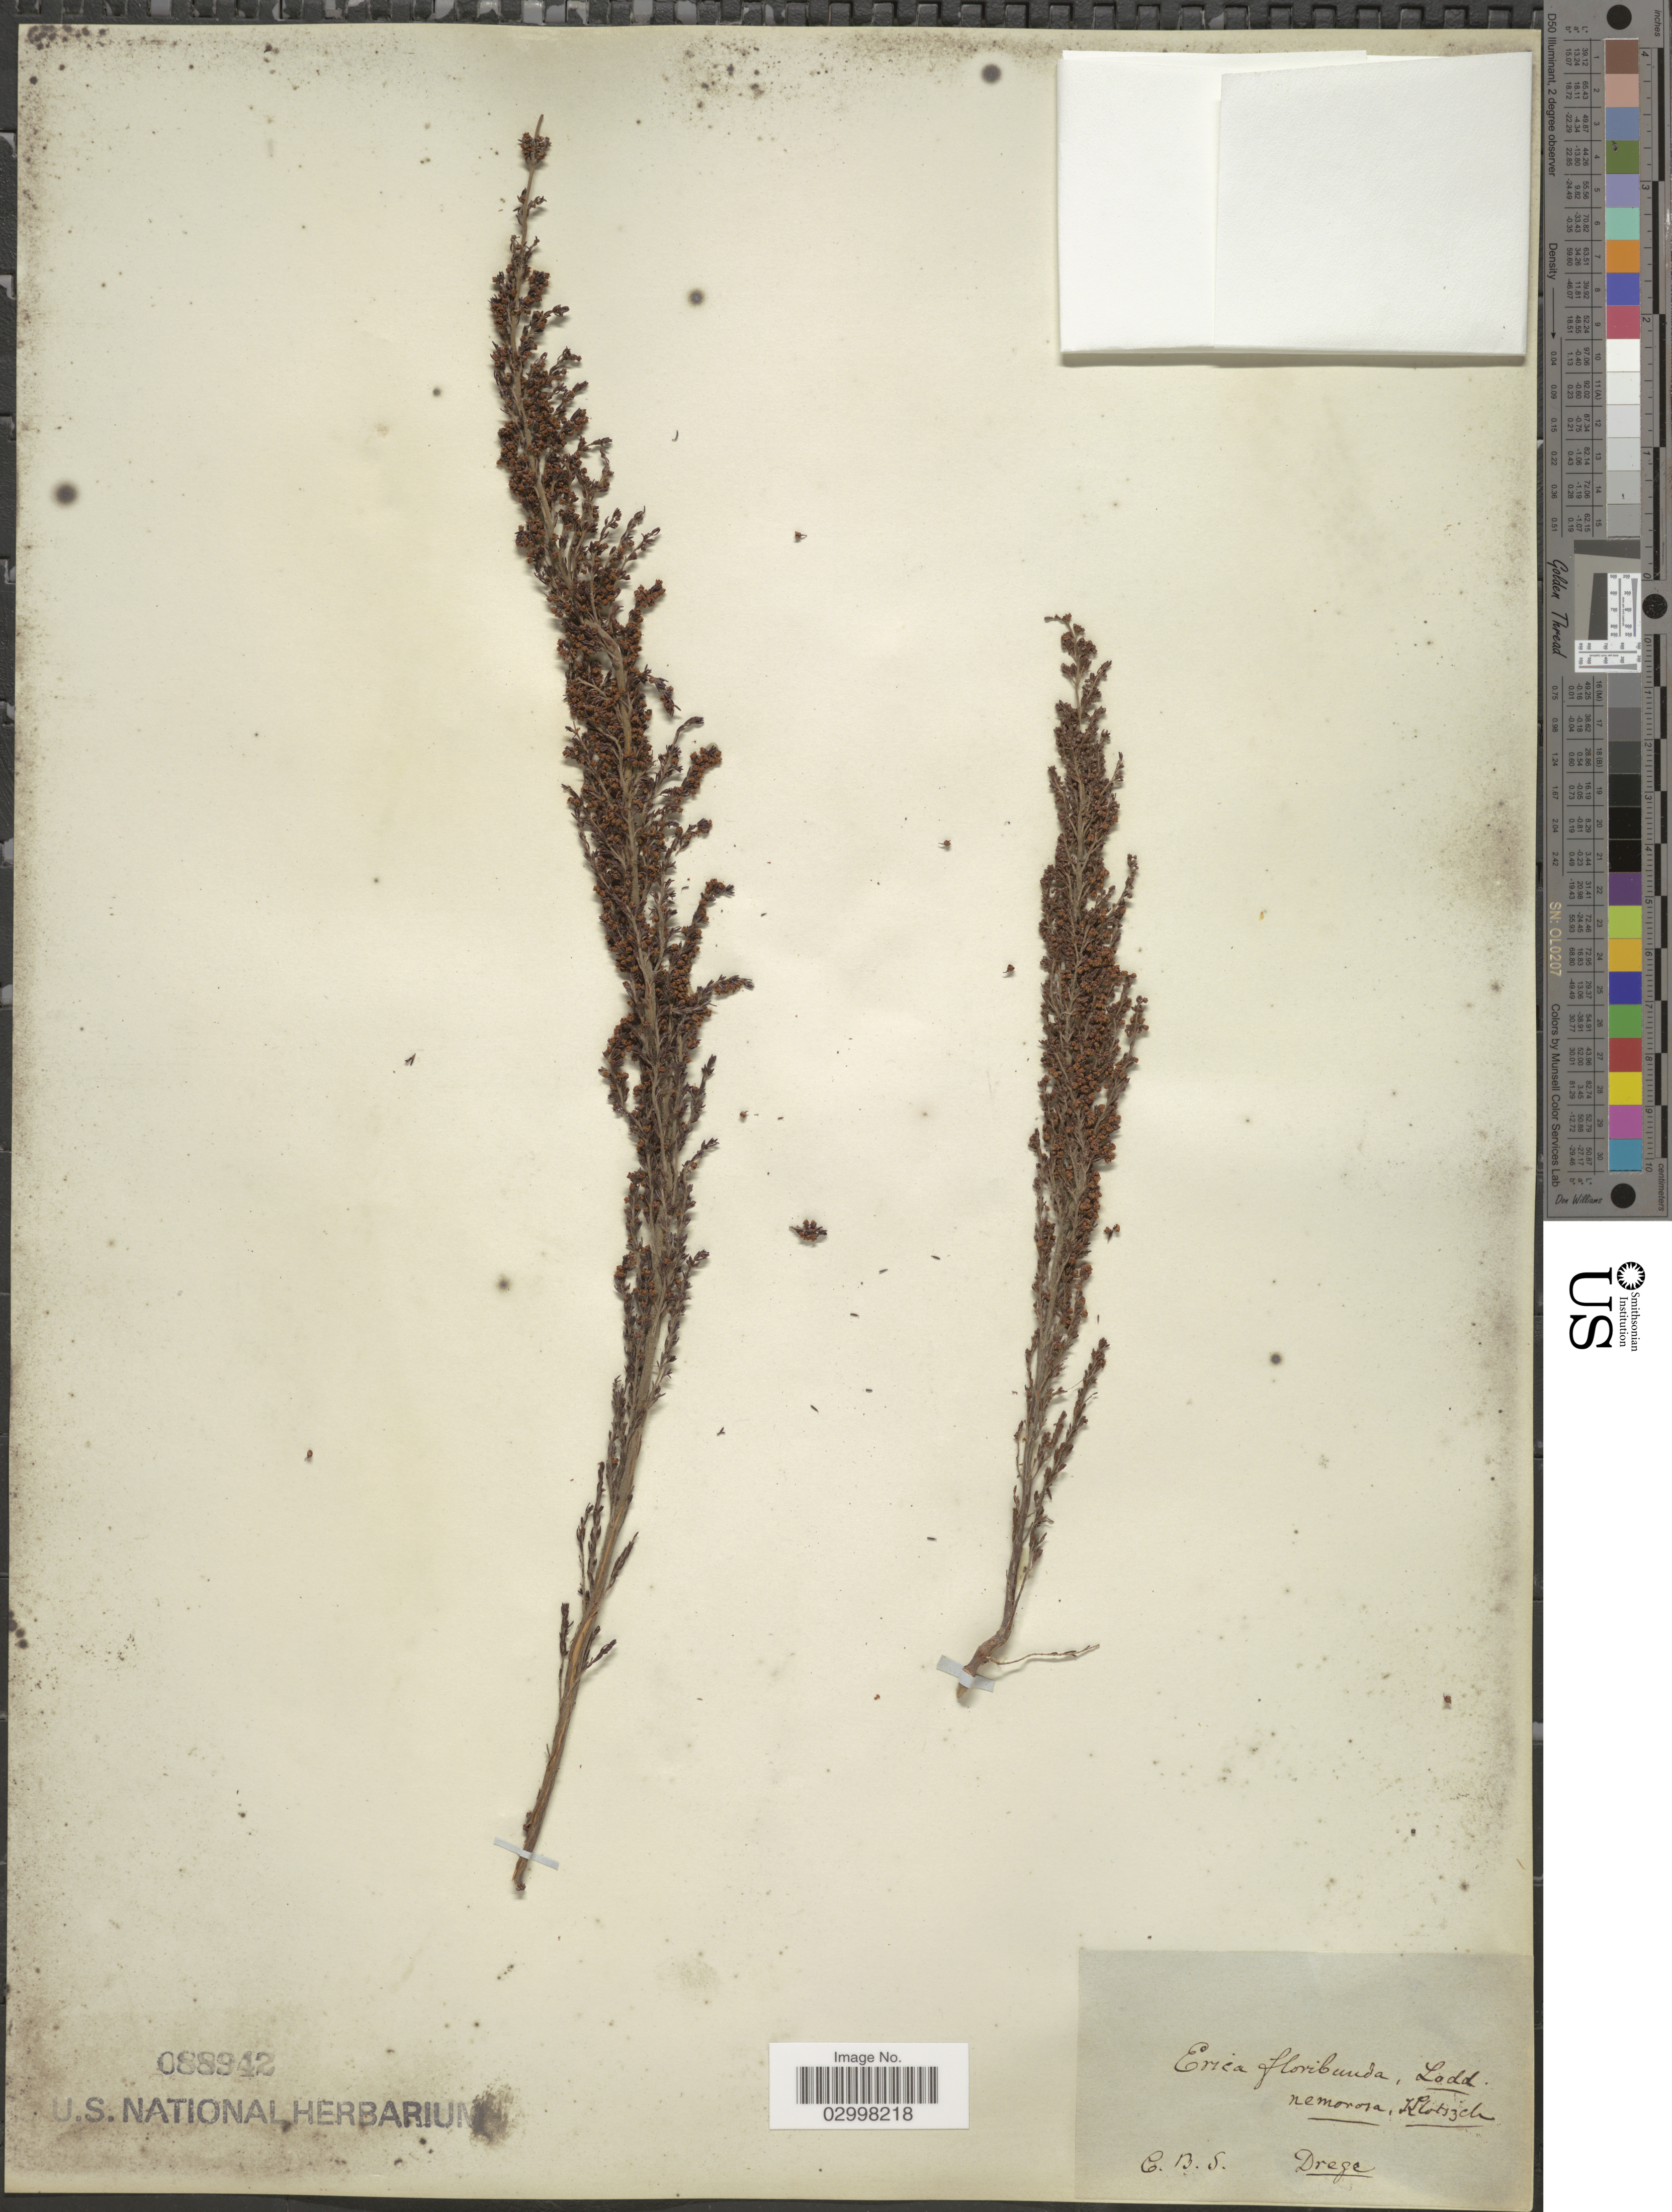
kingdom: Plantae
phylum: Tracheophyta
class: Magnoliopsida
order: Ericales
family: Ericaceae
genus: Erica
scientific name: Erica floribunda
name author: Lodd.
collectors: Drege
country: South Africa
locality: C.B.S.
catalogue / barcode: US 88942